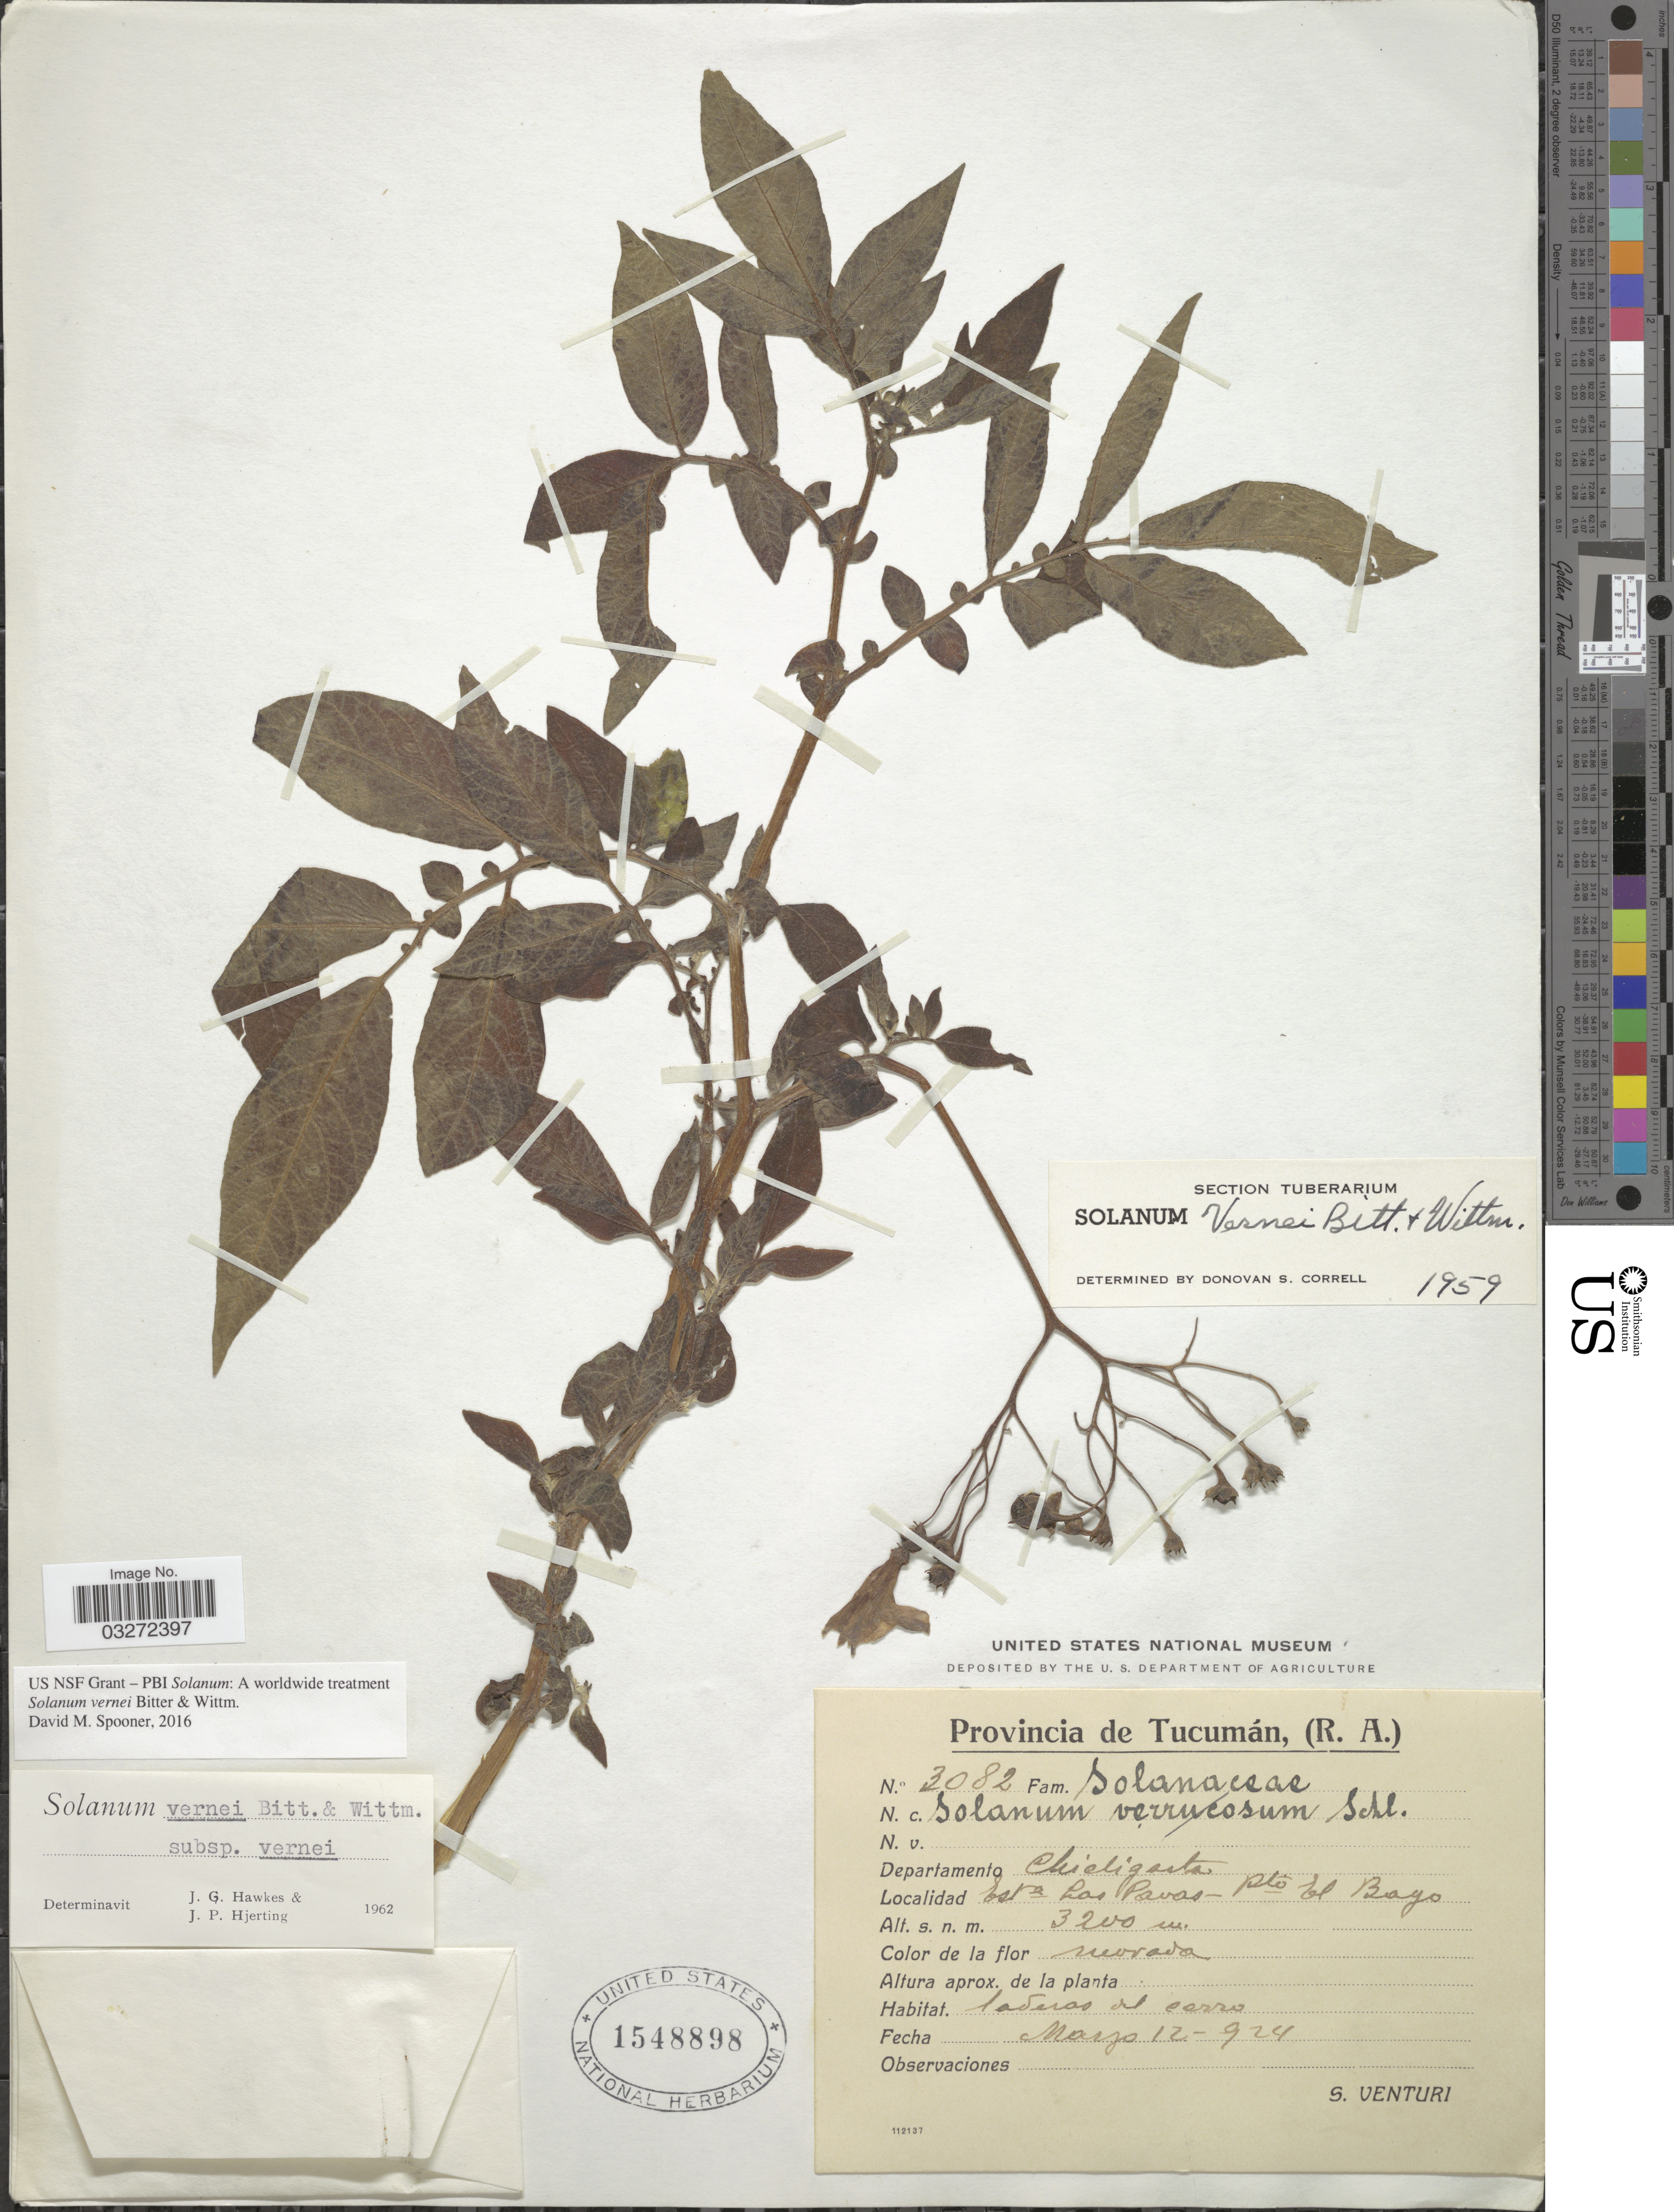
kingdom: Plantae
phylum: Tracheophyta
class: Magnoliopsida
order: Solanales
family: Solanaceae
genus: Solanum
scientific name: Solanum vernei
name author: Bitter & Wittm.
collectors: S. Venturi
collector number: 3082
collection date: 1924-03-12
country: Argentina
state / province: Tucuman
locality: Departamento Chicligasta, Esta Las Pavas, Pto El Bayo.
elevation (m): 3200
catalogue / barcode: US 1548898